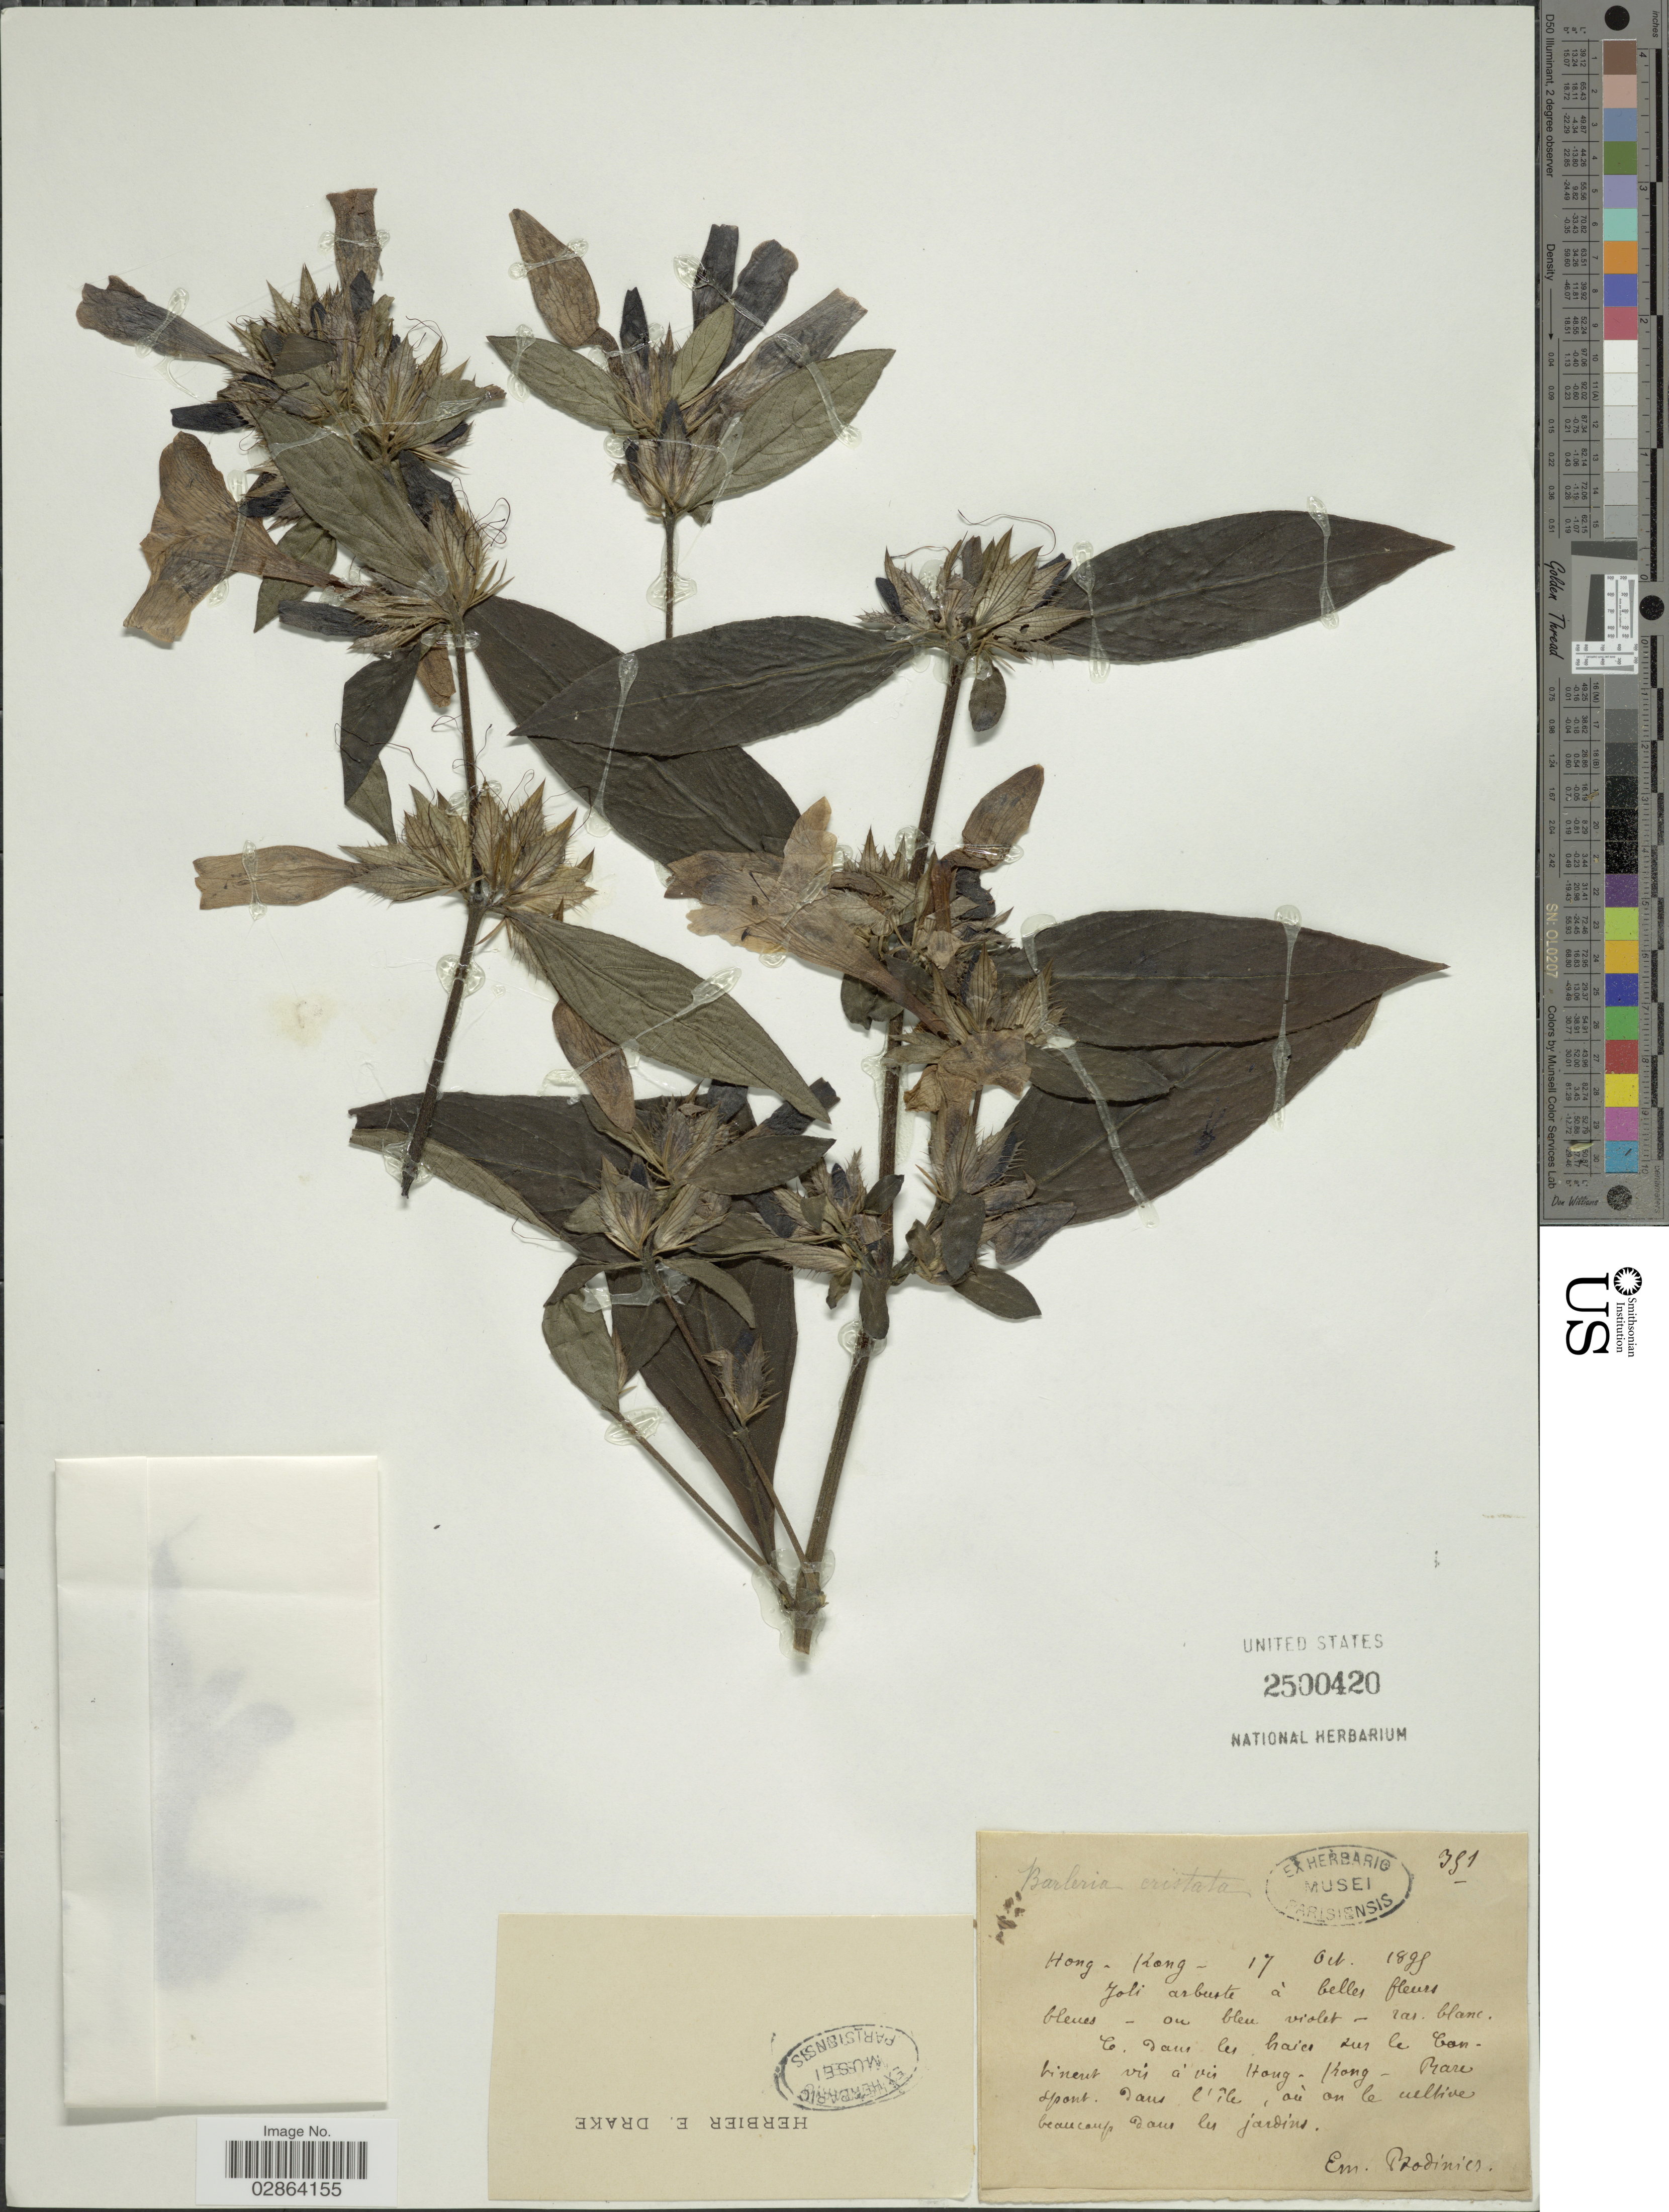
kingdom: Plantae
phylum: Tracheophyta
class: Magnoliopsida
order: Lamiales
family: Acanthaceae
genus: Barleria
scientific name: Barleria cristata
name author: L.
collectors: E. M. Bodinier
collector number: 351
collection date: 1898-08-17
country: China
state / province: Hong Kong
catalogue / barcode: US 2500420